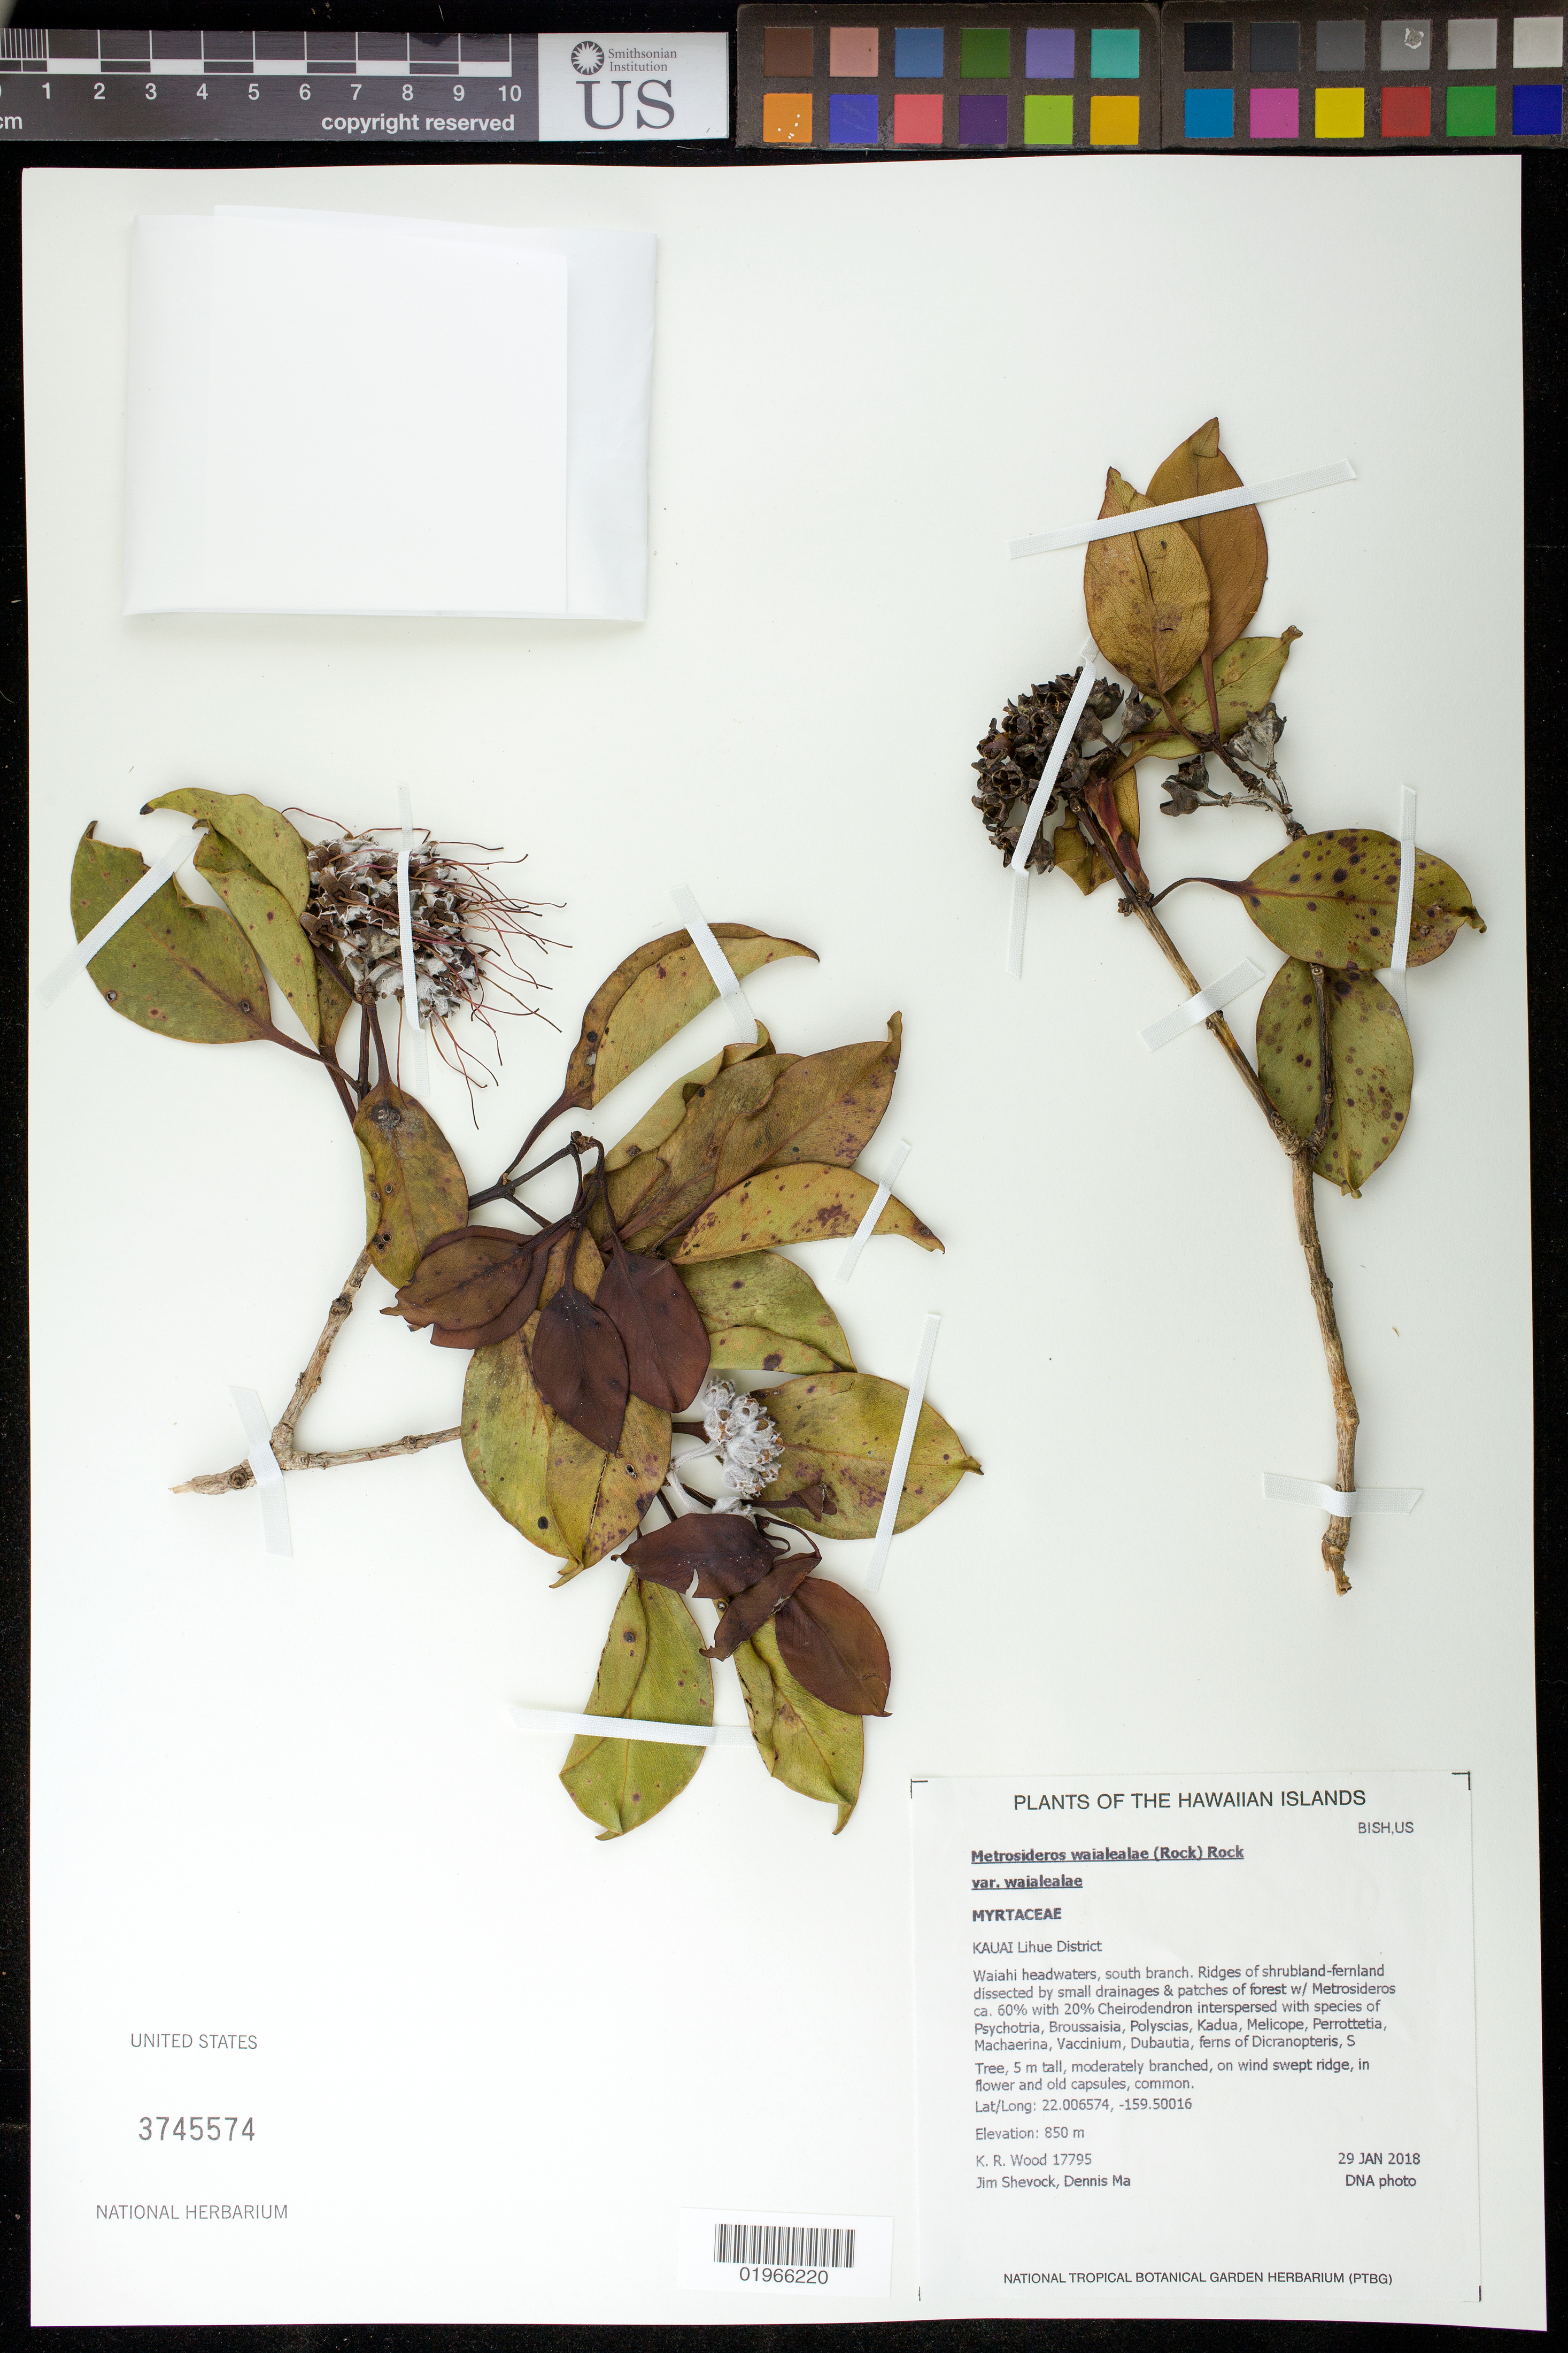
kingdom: Plantae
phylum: Tracheophyta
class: Magnoliopsida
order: Myrtales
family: Myrtaceae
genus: Metrosideros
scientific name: Metrosideros waialealae var. waialealae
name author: (Rock) Rock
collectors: K. R. Wood, J. R. Shevock & D. Ma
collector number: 17795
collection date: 2018-01-29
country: United States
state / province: Hawaii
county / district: Kauai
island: Kaua'i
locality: Lihue District, Waiahi headwaters, south branch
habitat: Ridges of shrubland-fernland dissected by small drainages and patches of forest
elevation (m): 850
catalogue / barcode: US 3745574